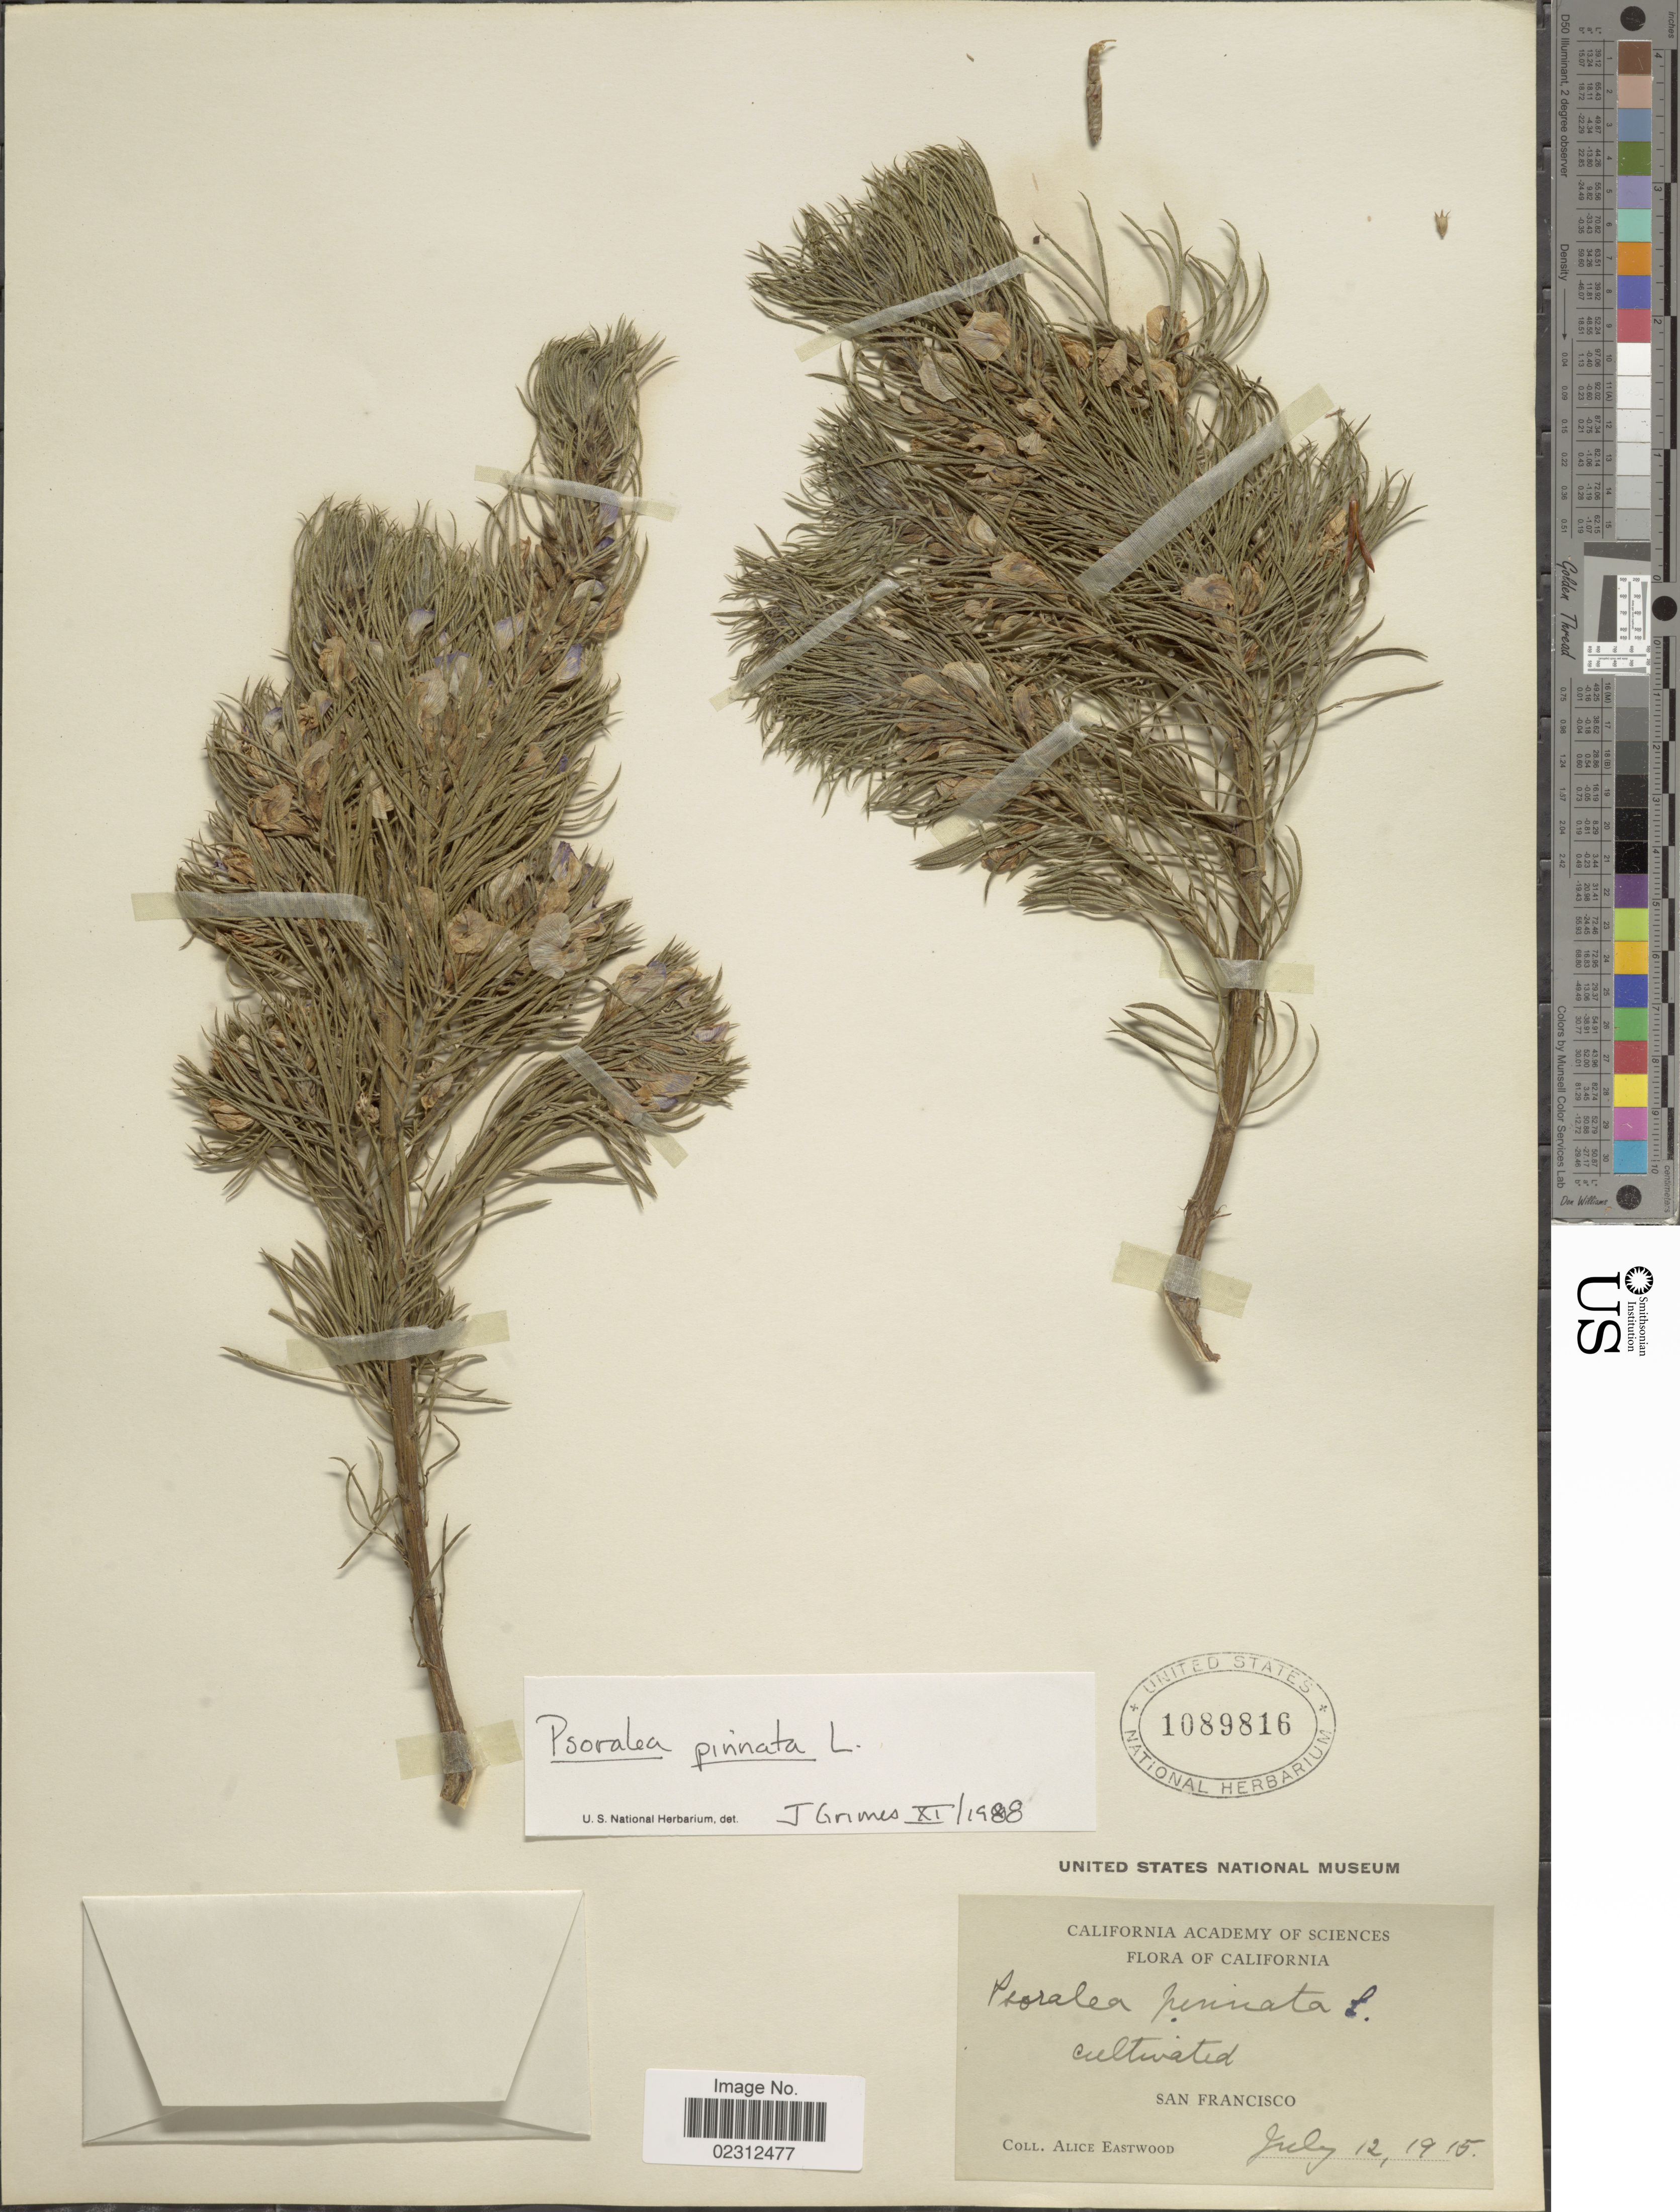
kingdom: Plantae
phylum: Tracheophyta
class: Magnoliopsida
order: Fabales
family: Fabaceae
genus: Psoralea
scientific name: Psoralea pinnata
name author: L.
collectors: A. Eastwood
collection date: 1915-07-12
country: United States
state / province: California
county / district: San Francisco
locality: San Francisco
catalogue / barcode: US 1089816